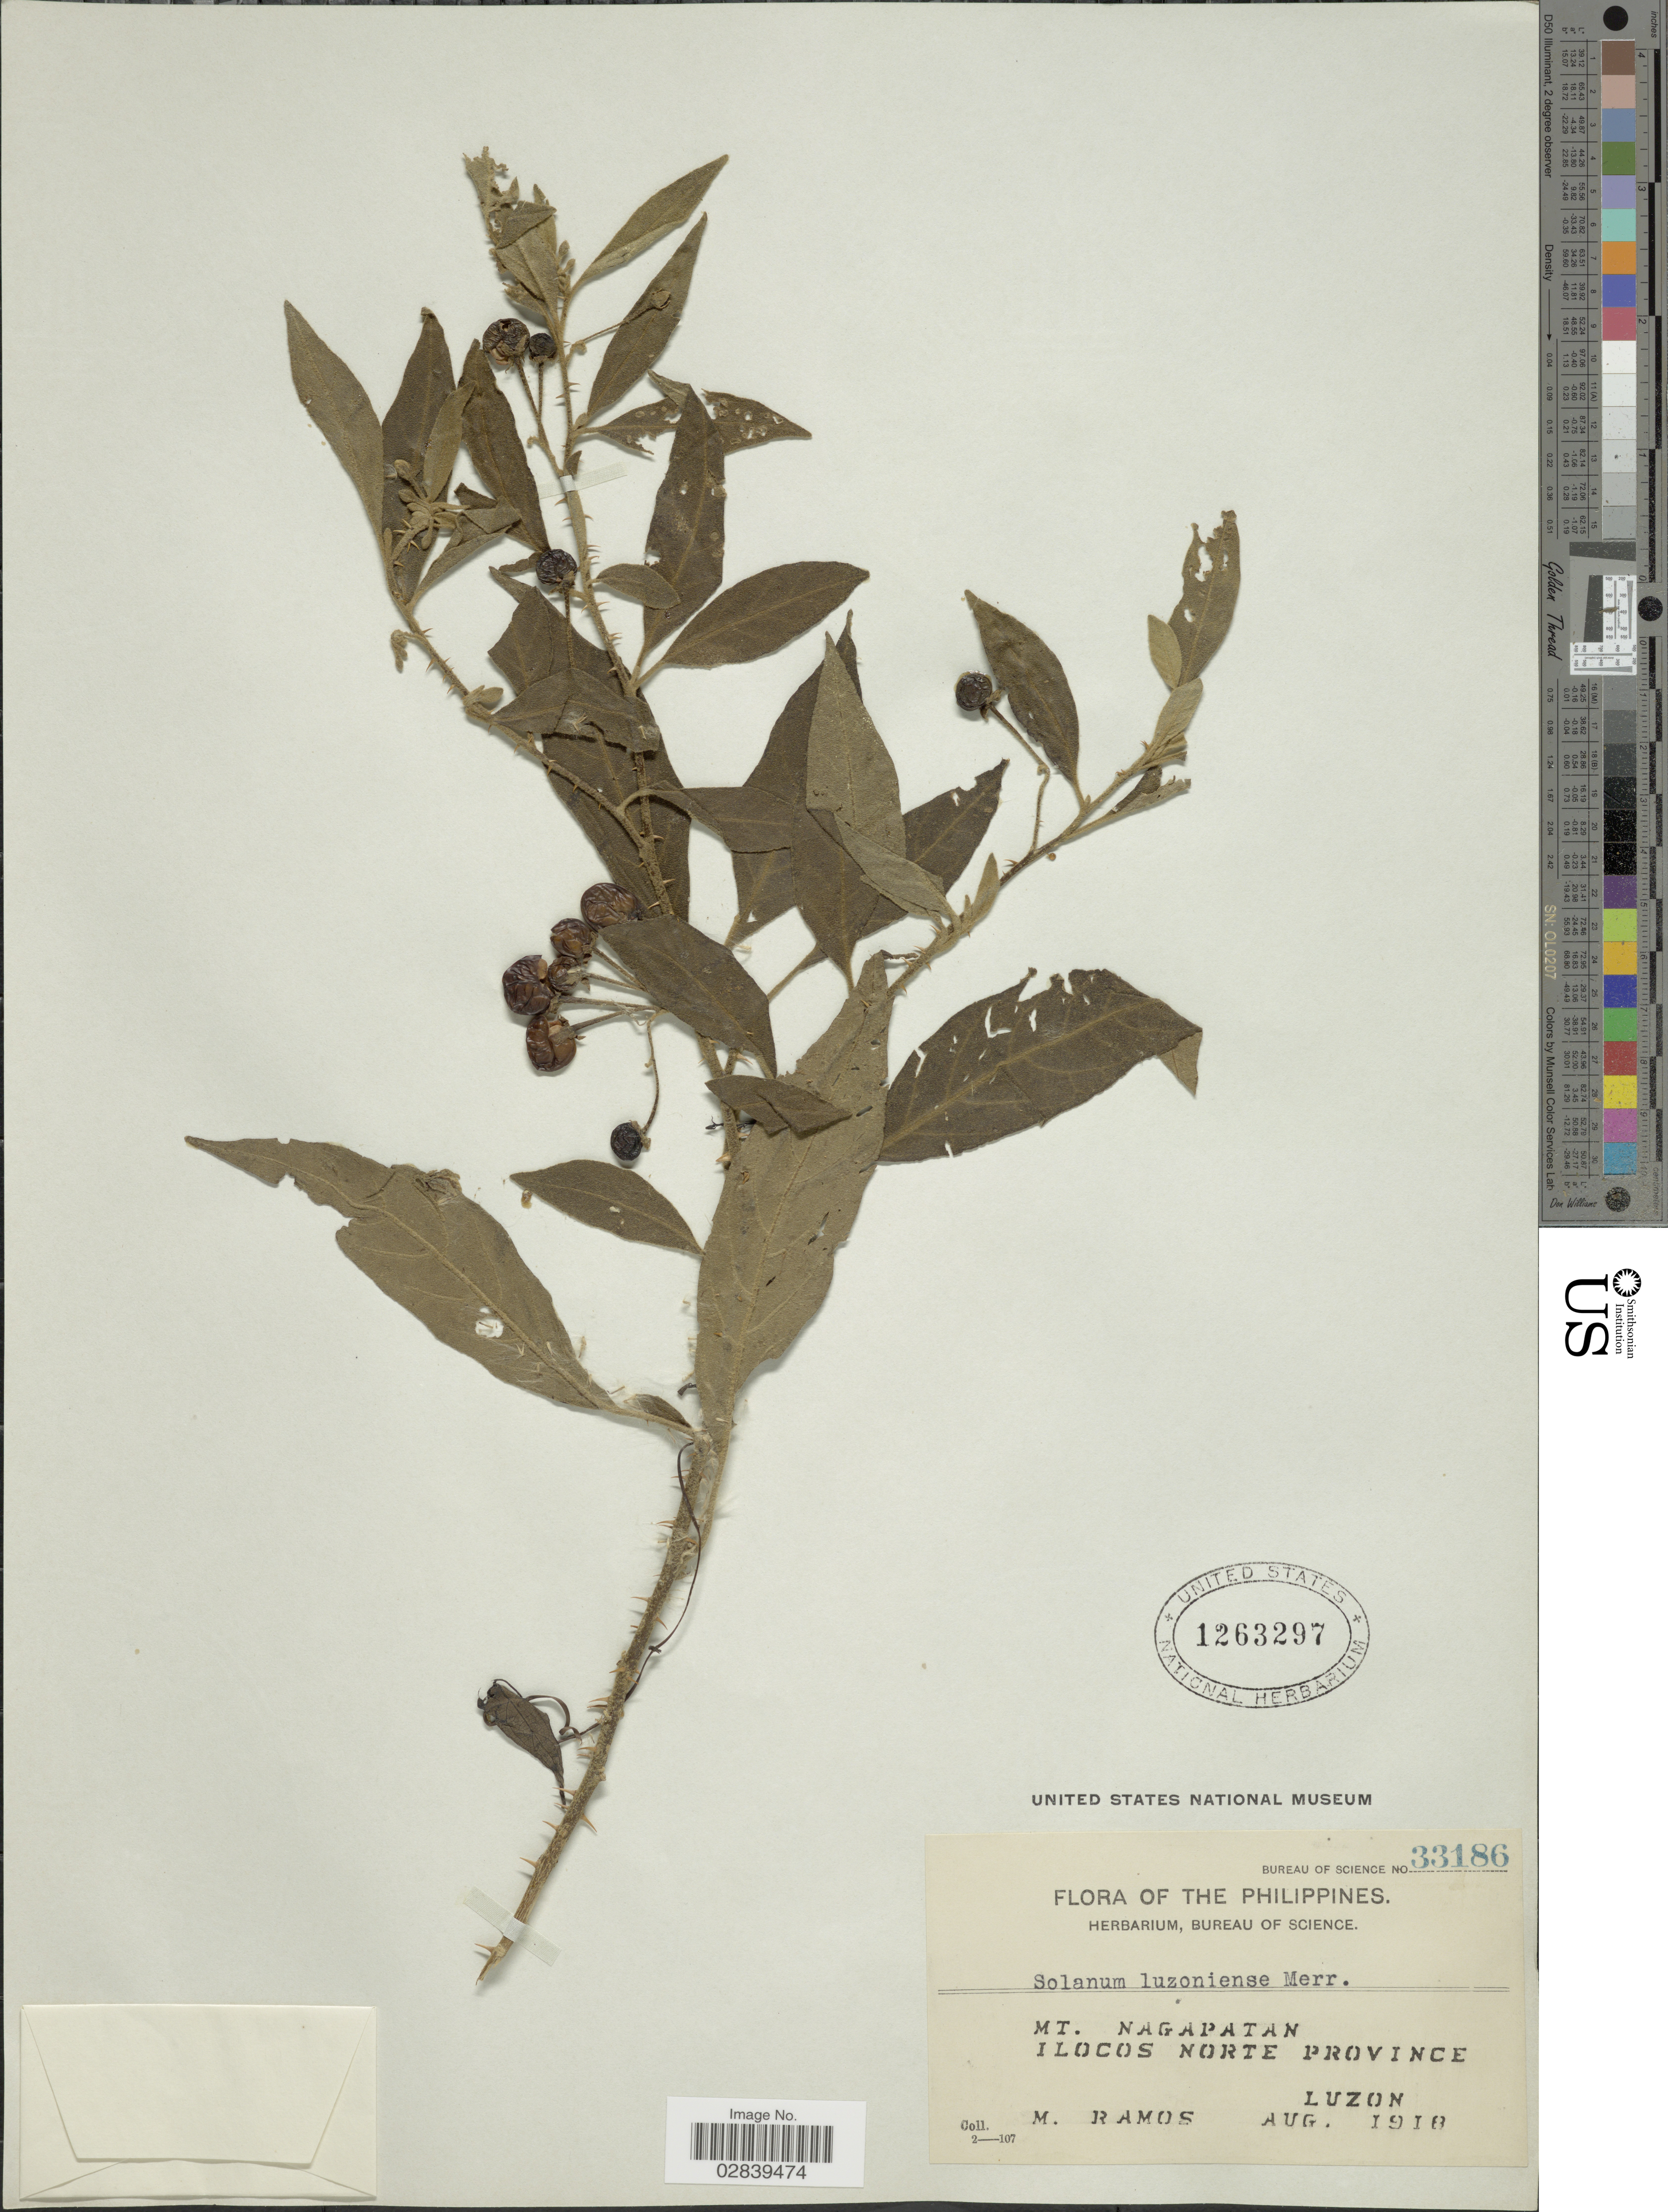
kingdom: Plantae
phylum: Tracheophyta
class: Magnoliopsida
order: Solanales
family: Solanaceae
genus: Solanum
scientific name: Solanum luzoniense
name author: Merr.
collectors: M. Ramos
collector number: Bureau of Science 33186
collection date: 1918-08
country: Philippines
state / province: Ilocos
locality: Mt. Nagapatan, Ilocos Norte Province, Luzon.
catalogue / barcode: US 1263297